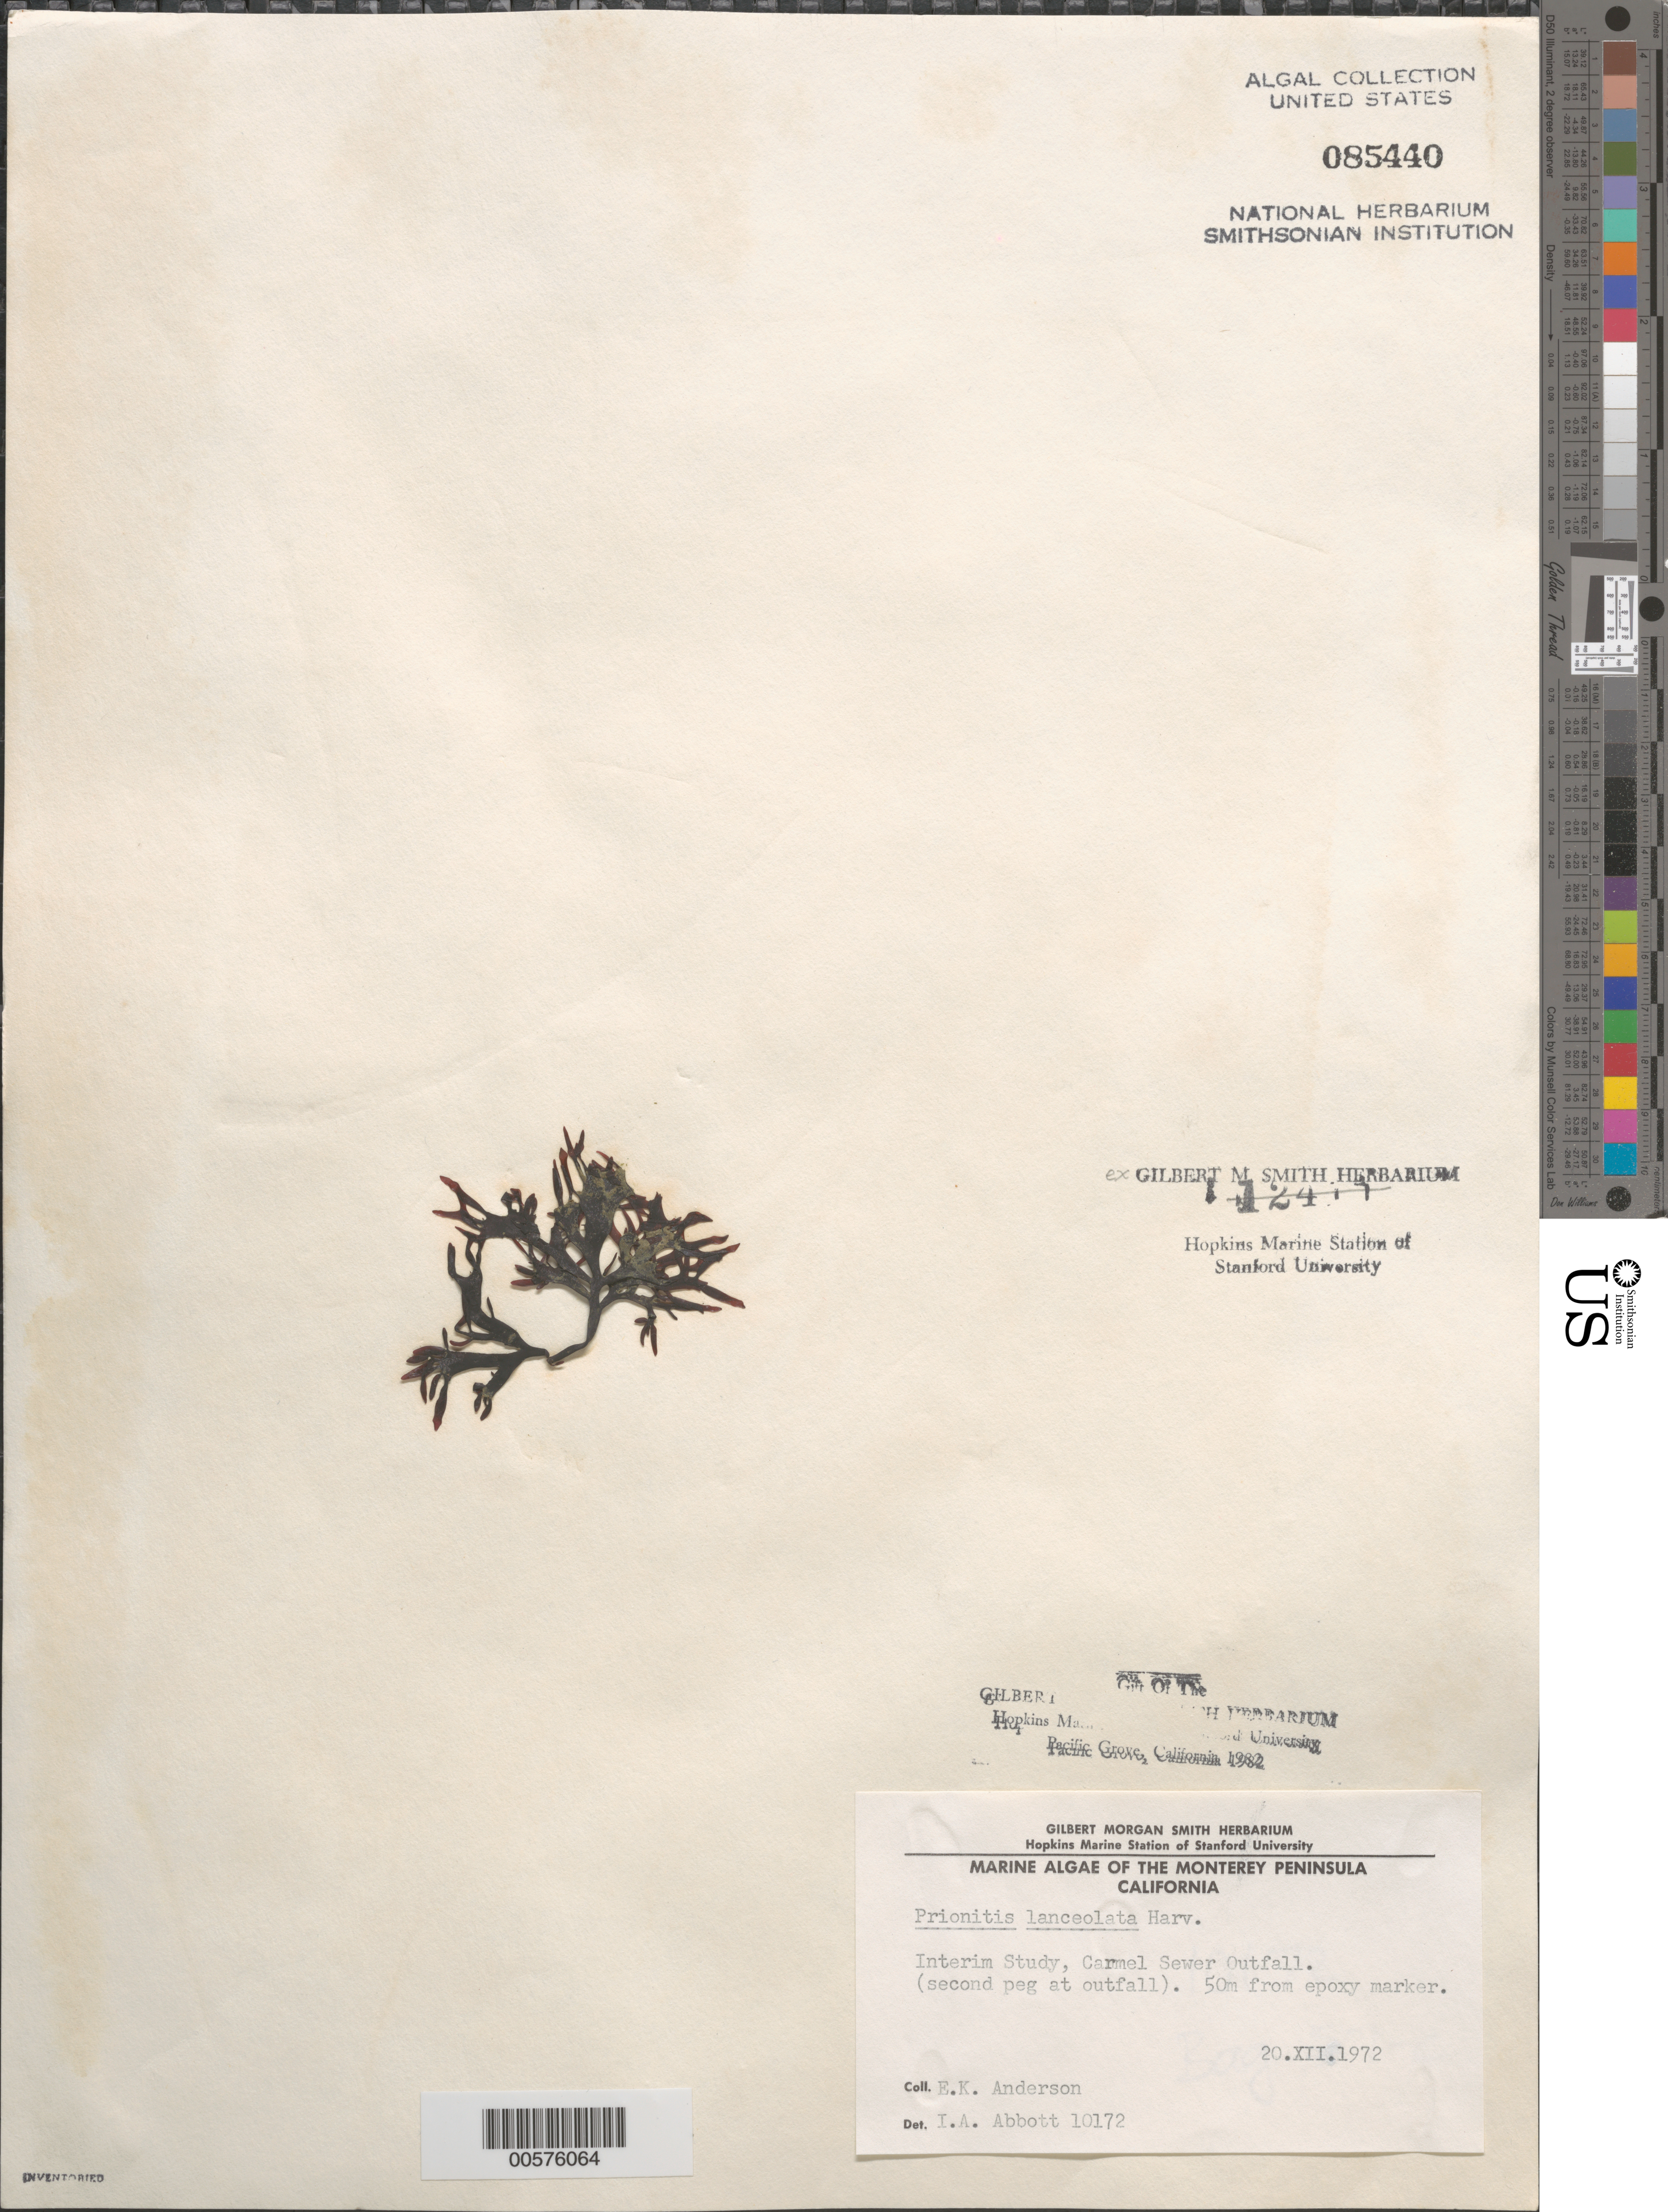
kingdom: Plantae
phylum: Rhodophyta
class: Florideophyceae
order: Cryptonemiales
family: Cryptonemiaceae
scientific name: Prionitis lanceolata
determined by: Abbott, Isabella A.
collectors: E. K. Anderson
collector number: IAA 10172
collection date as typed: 20 Dec 1972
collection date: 1972-12-20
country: United States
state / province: California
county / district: Monterey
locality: Carmel outfall, Carmel Bay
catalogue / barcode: US 85440